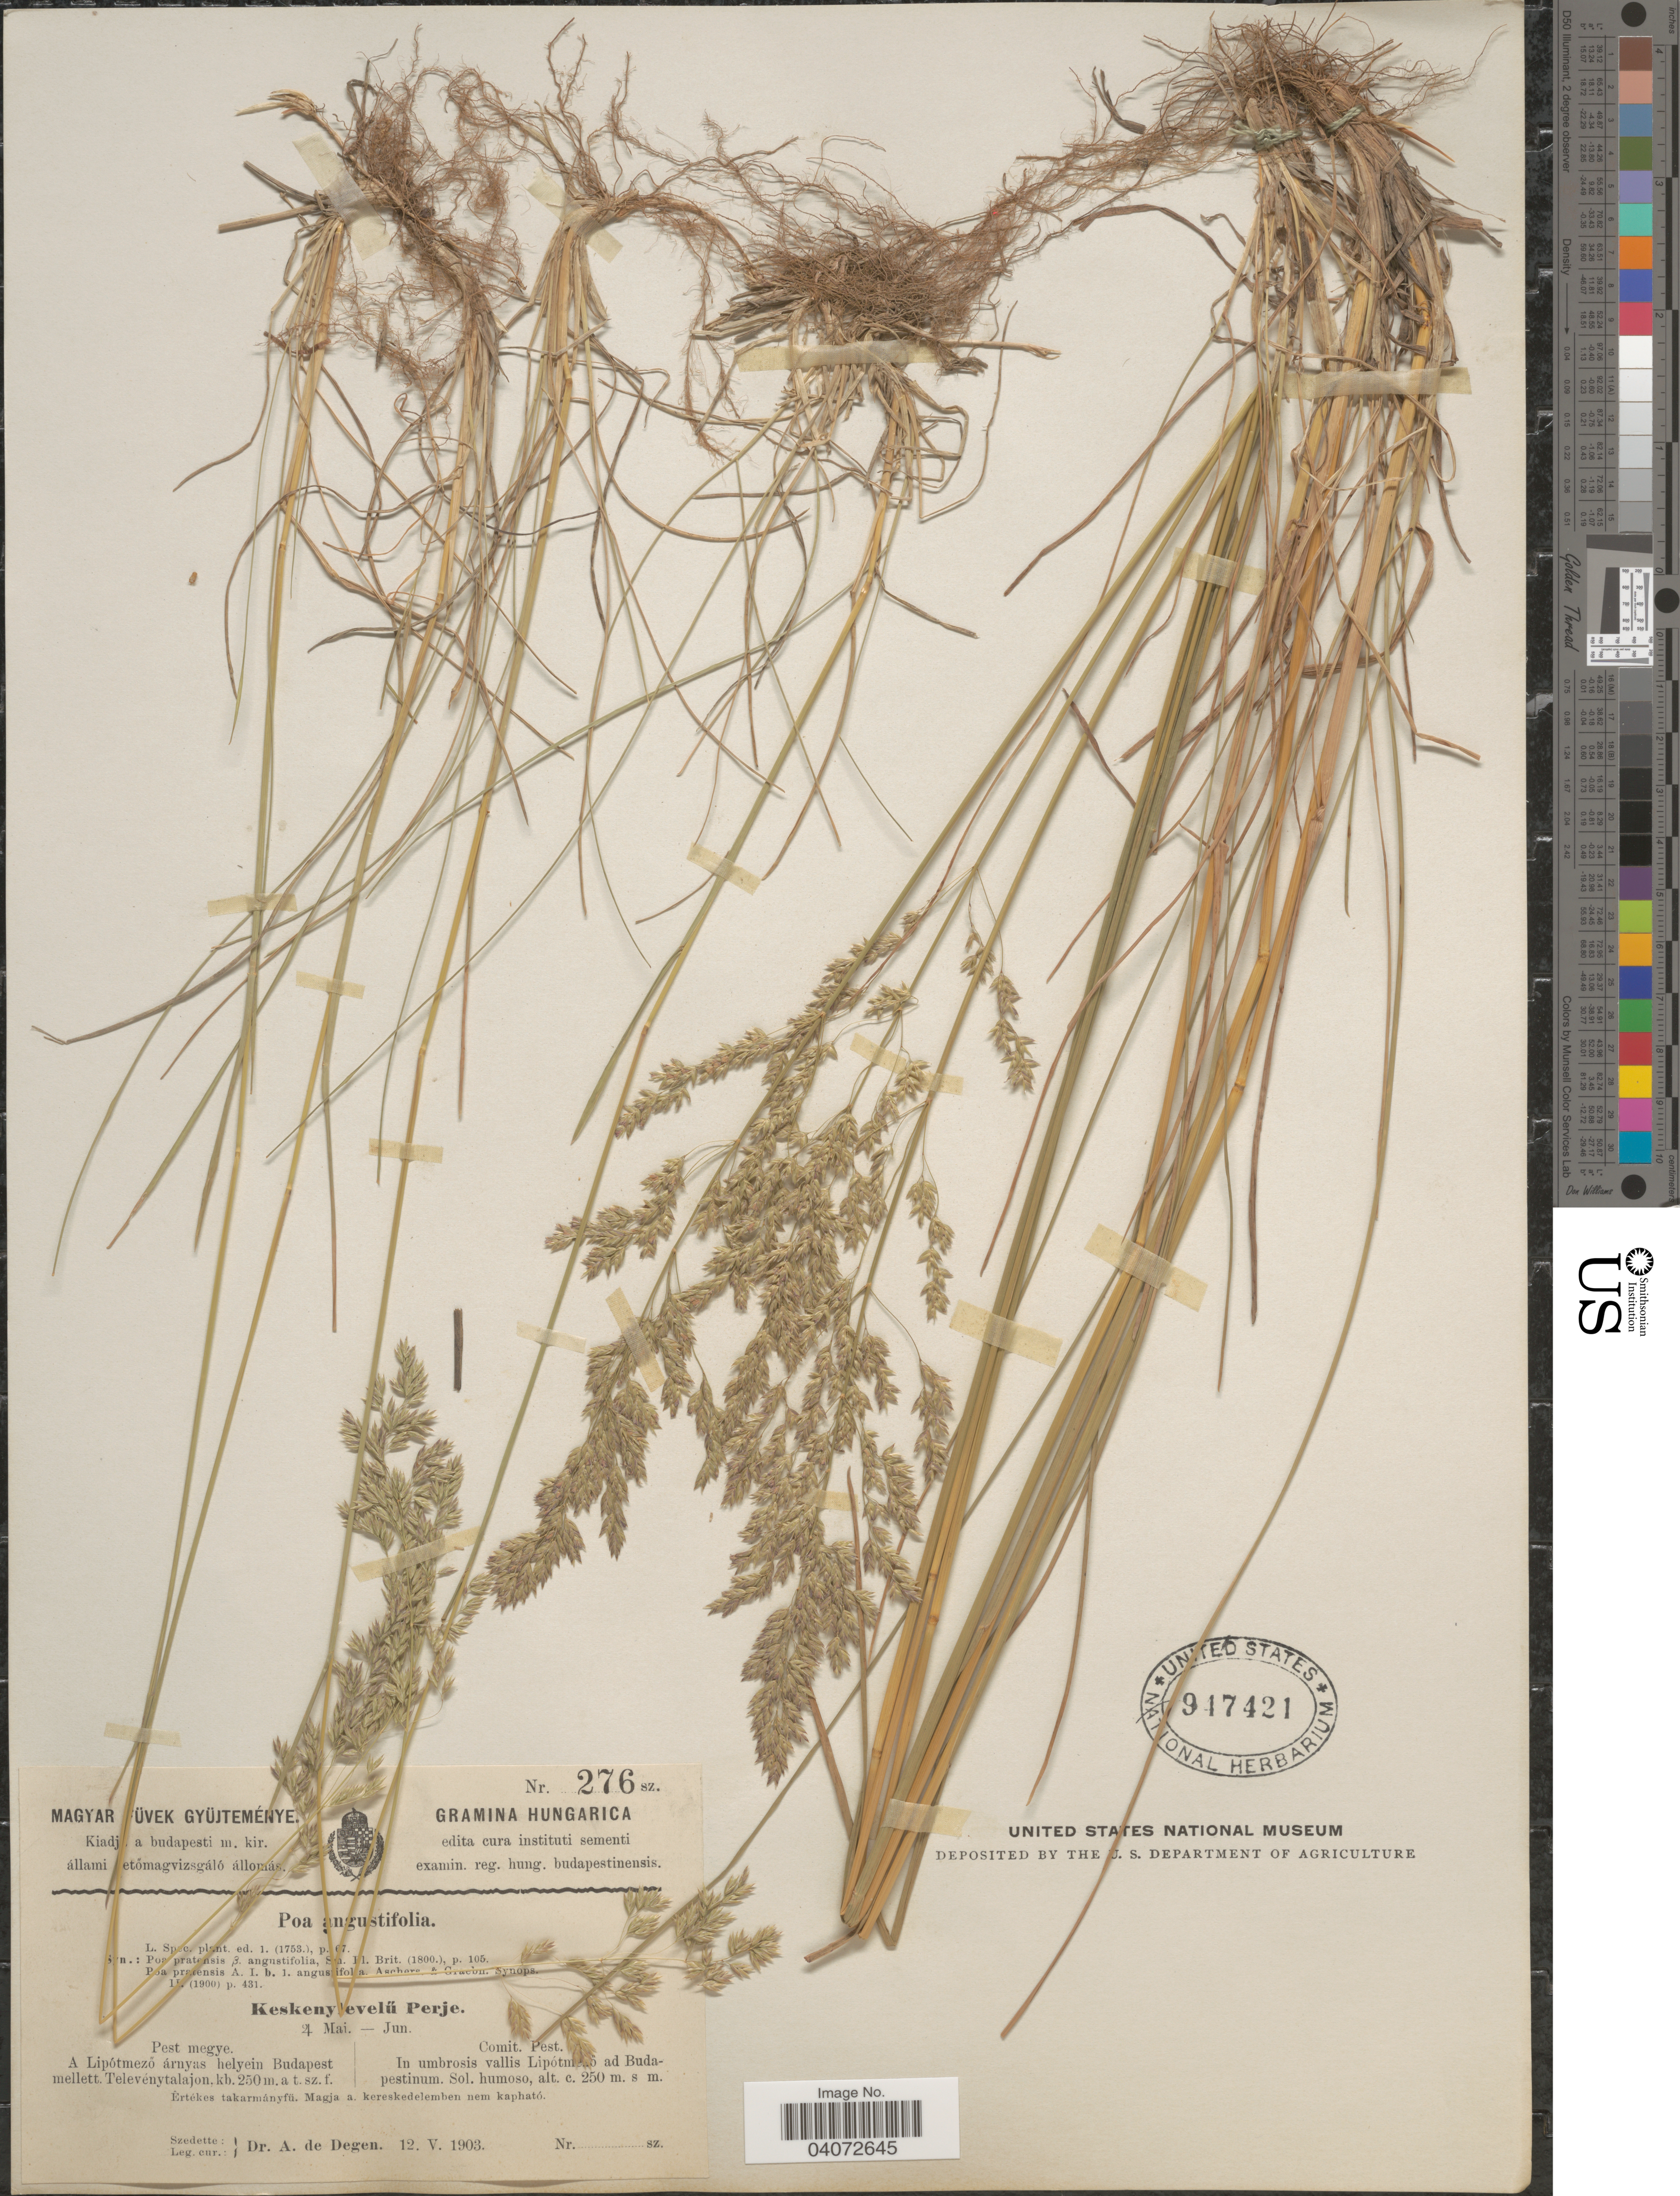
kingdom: Plantae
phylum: Tracheophyta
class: Liliopsida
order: Poales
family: Poaceae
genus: Poa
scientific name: Poa pratensis subsp. angustifolia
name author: (L.) Lej.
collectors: A. Degen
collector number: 276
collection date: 1903-05-12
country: Hungary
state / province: Pest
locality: Comit. Pest. In umbrosis vallis Lipótmezö ad Budapestinum. Sol. humoso.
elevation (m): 250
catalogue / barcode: US 947421